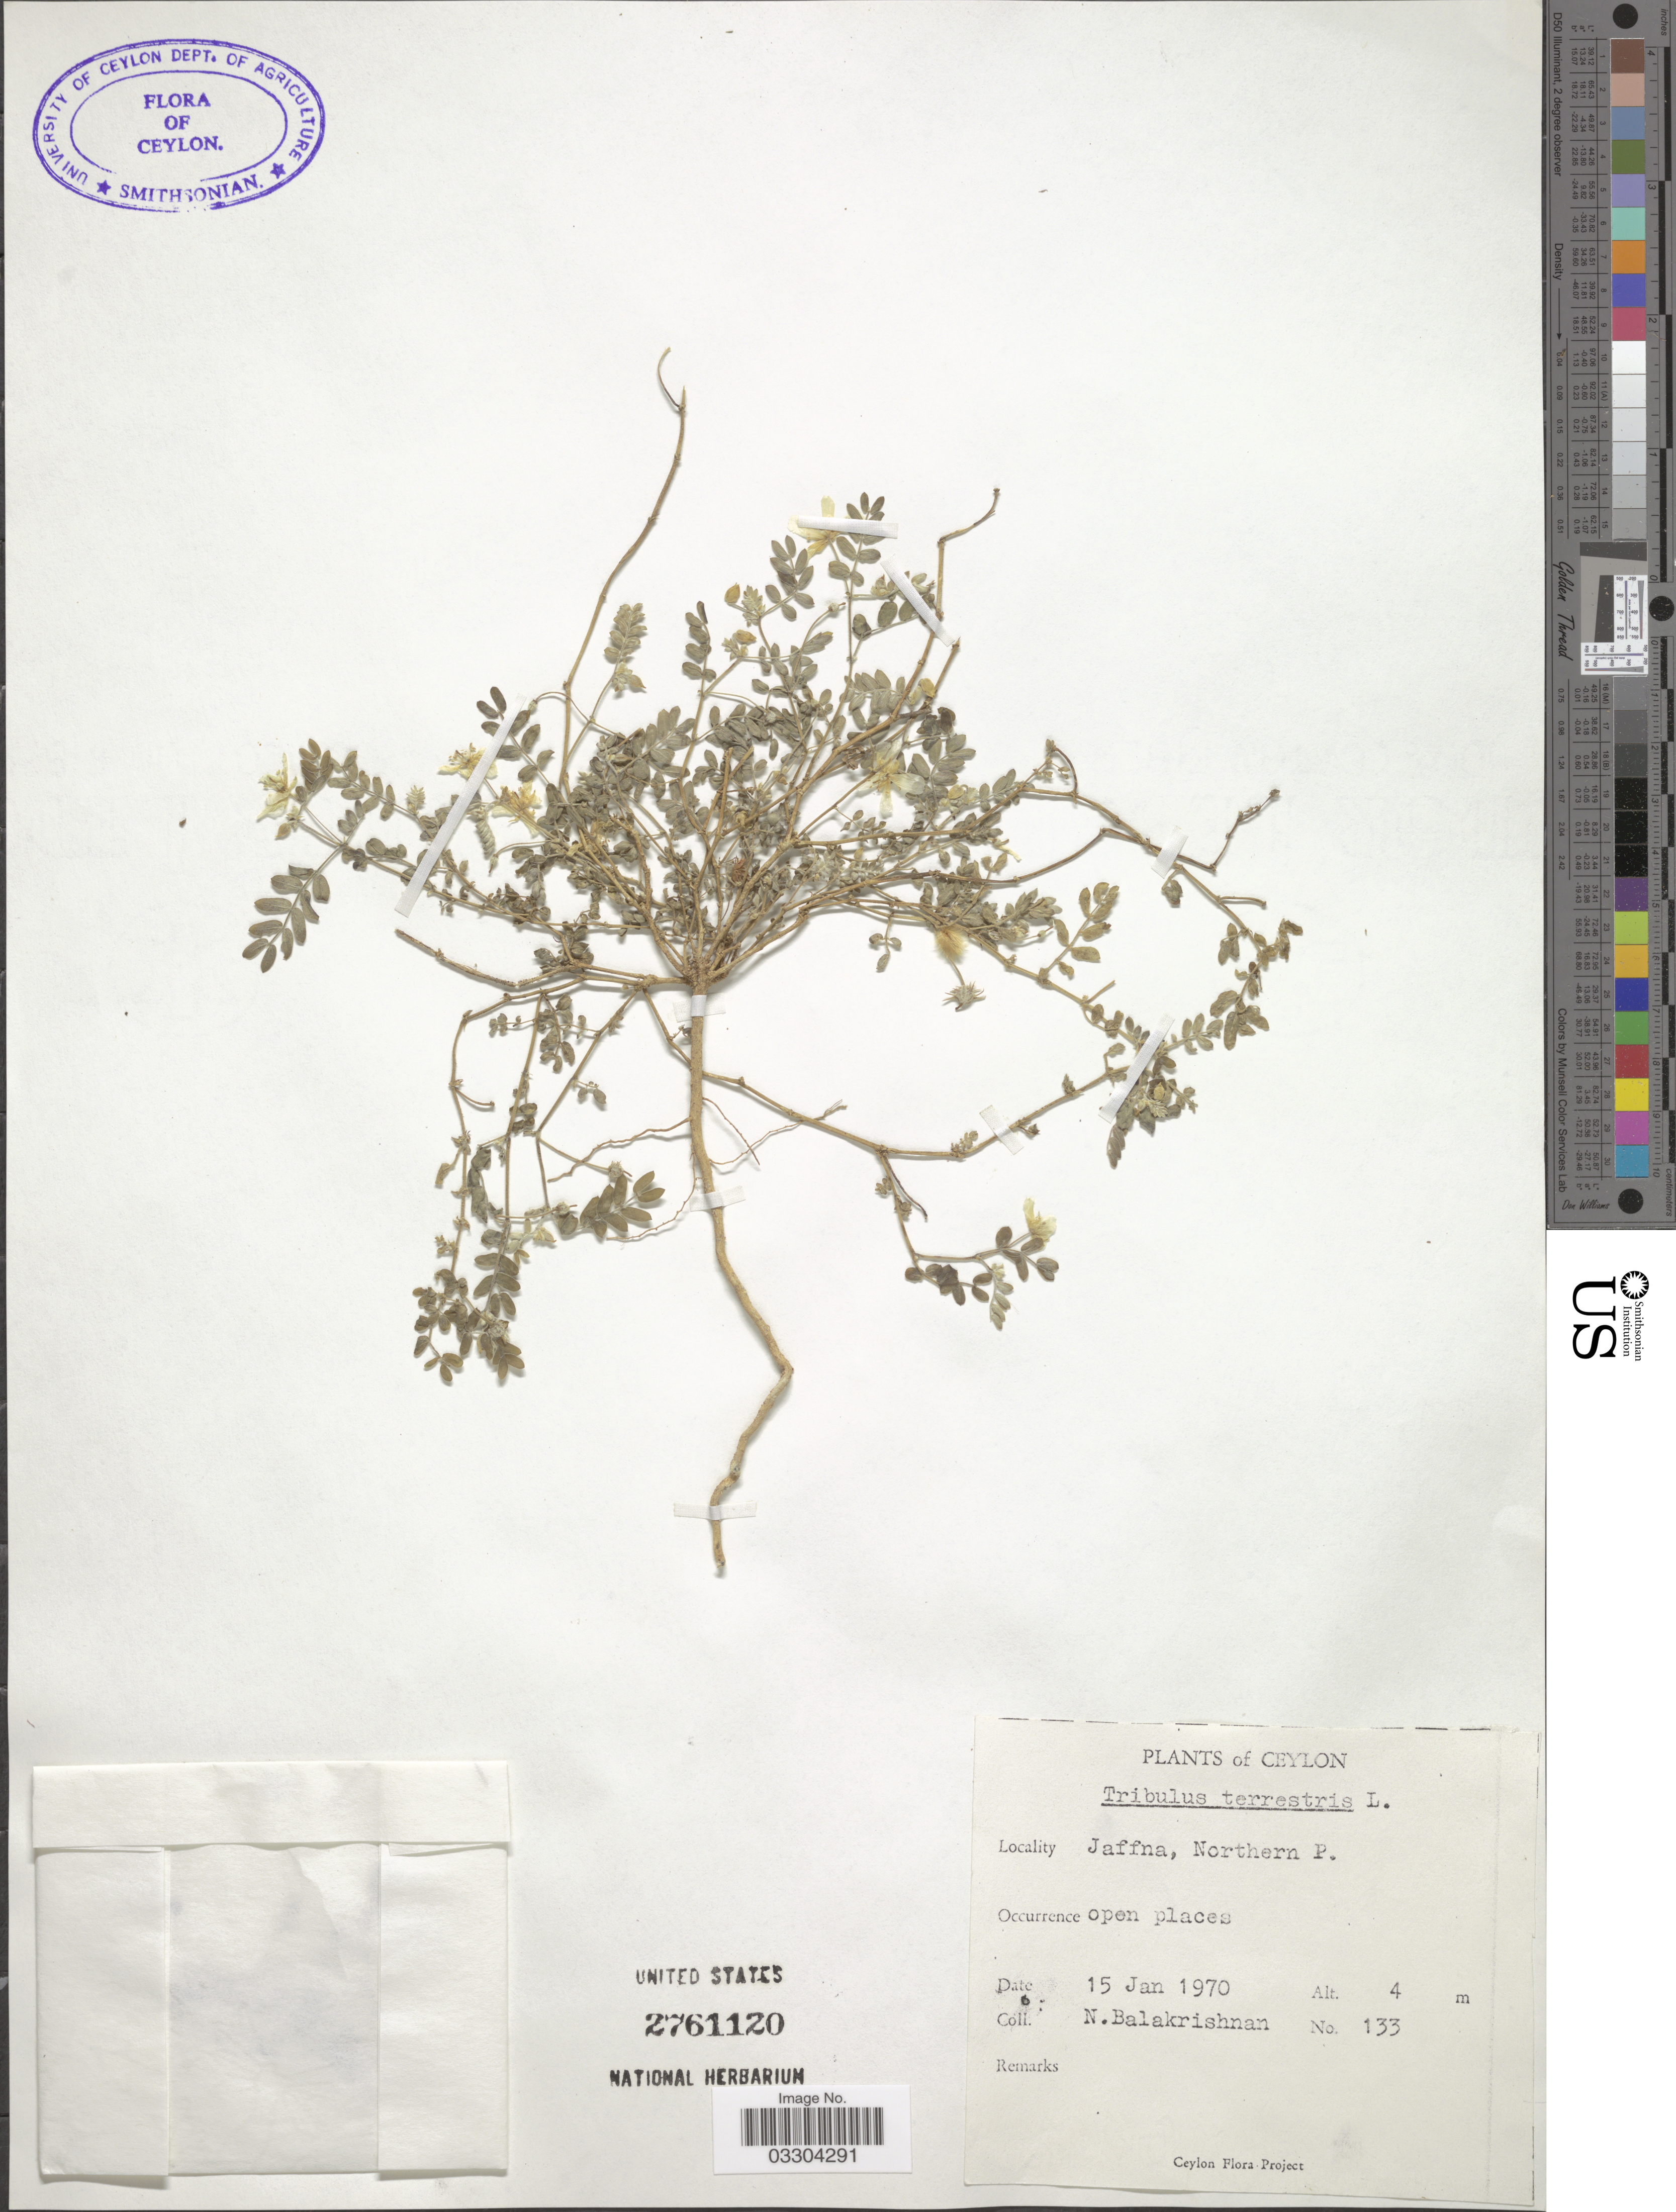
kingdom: Plantae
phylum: Tracheophyta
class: Magnoliopsida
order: Zygophyllales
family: Zygophyllaceae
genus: Tribulus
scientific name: Tribulus terrestris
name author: L.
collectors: N. Balakrishnan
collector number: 133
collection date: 1970-01-15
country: Sri Lanka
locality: Ceylon. Jaffna, Northern P.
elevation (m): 4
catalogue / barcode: US 2761120